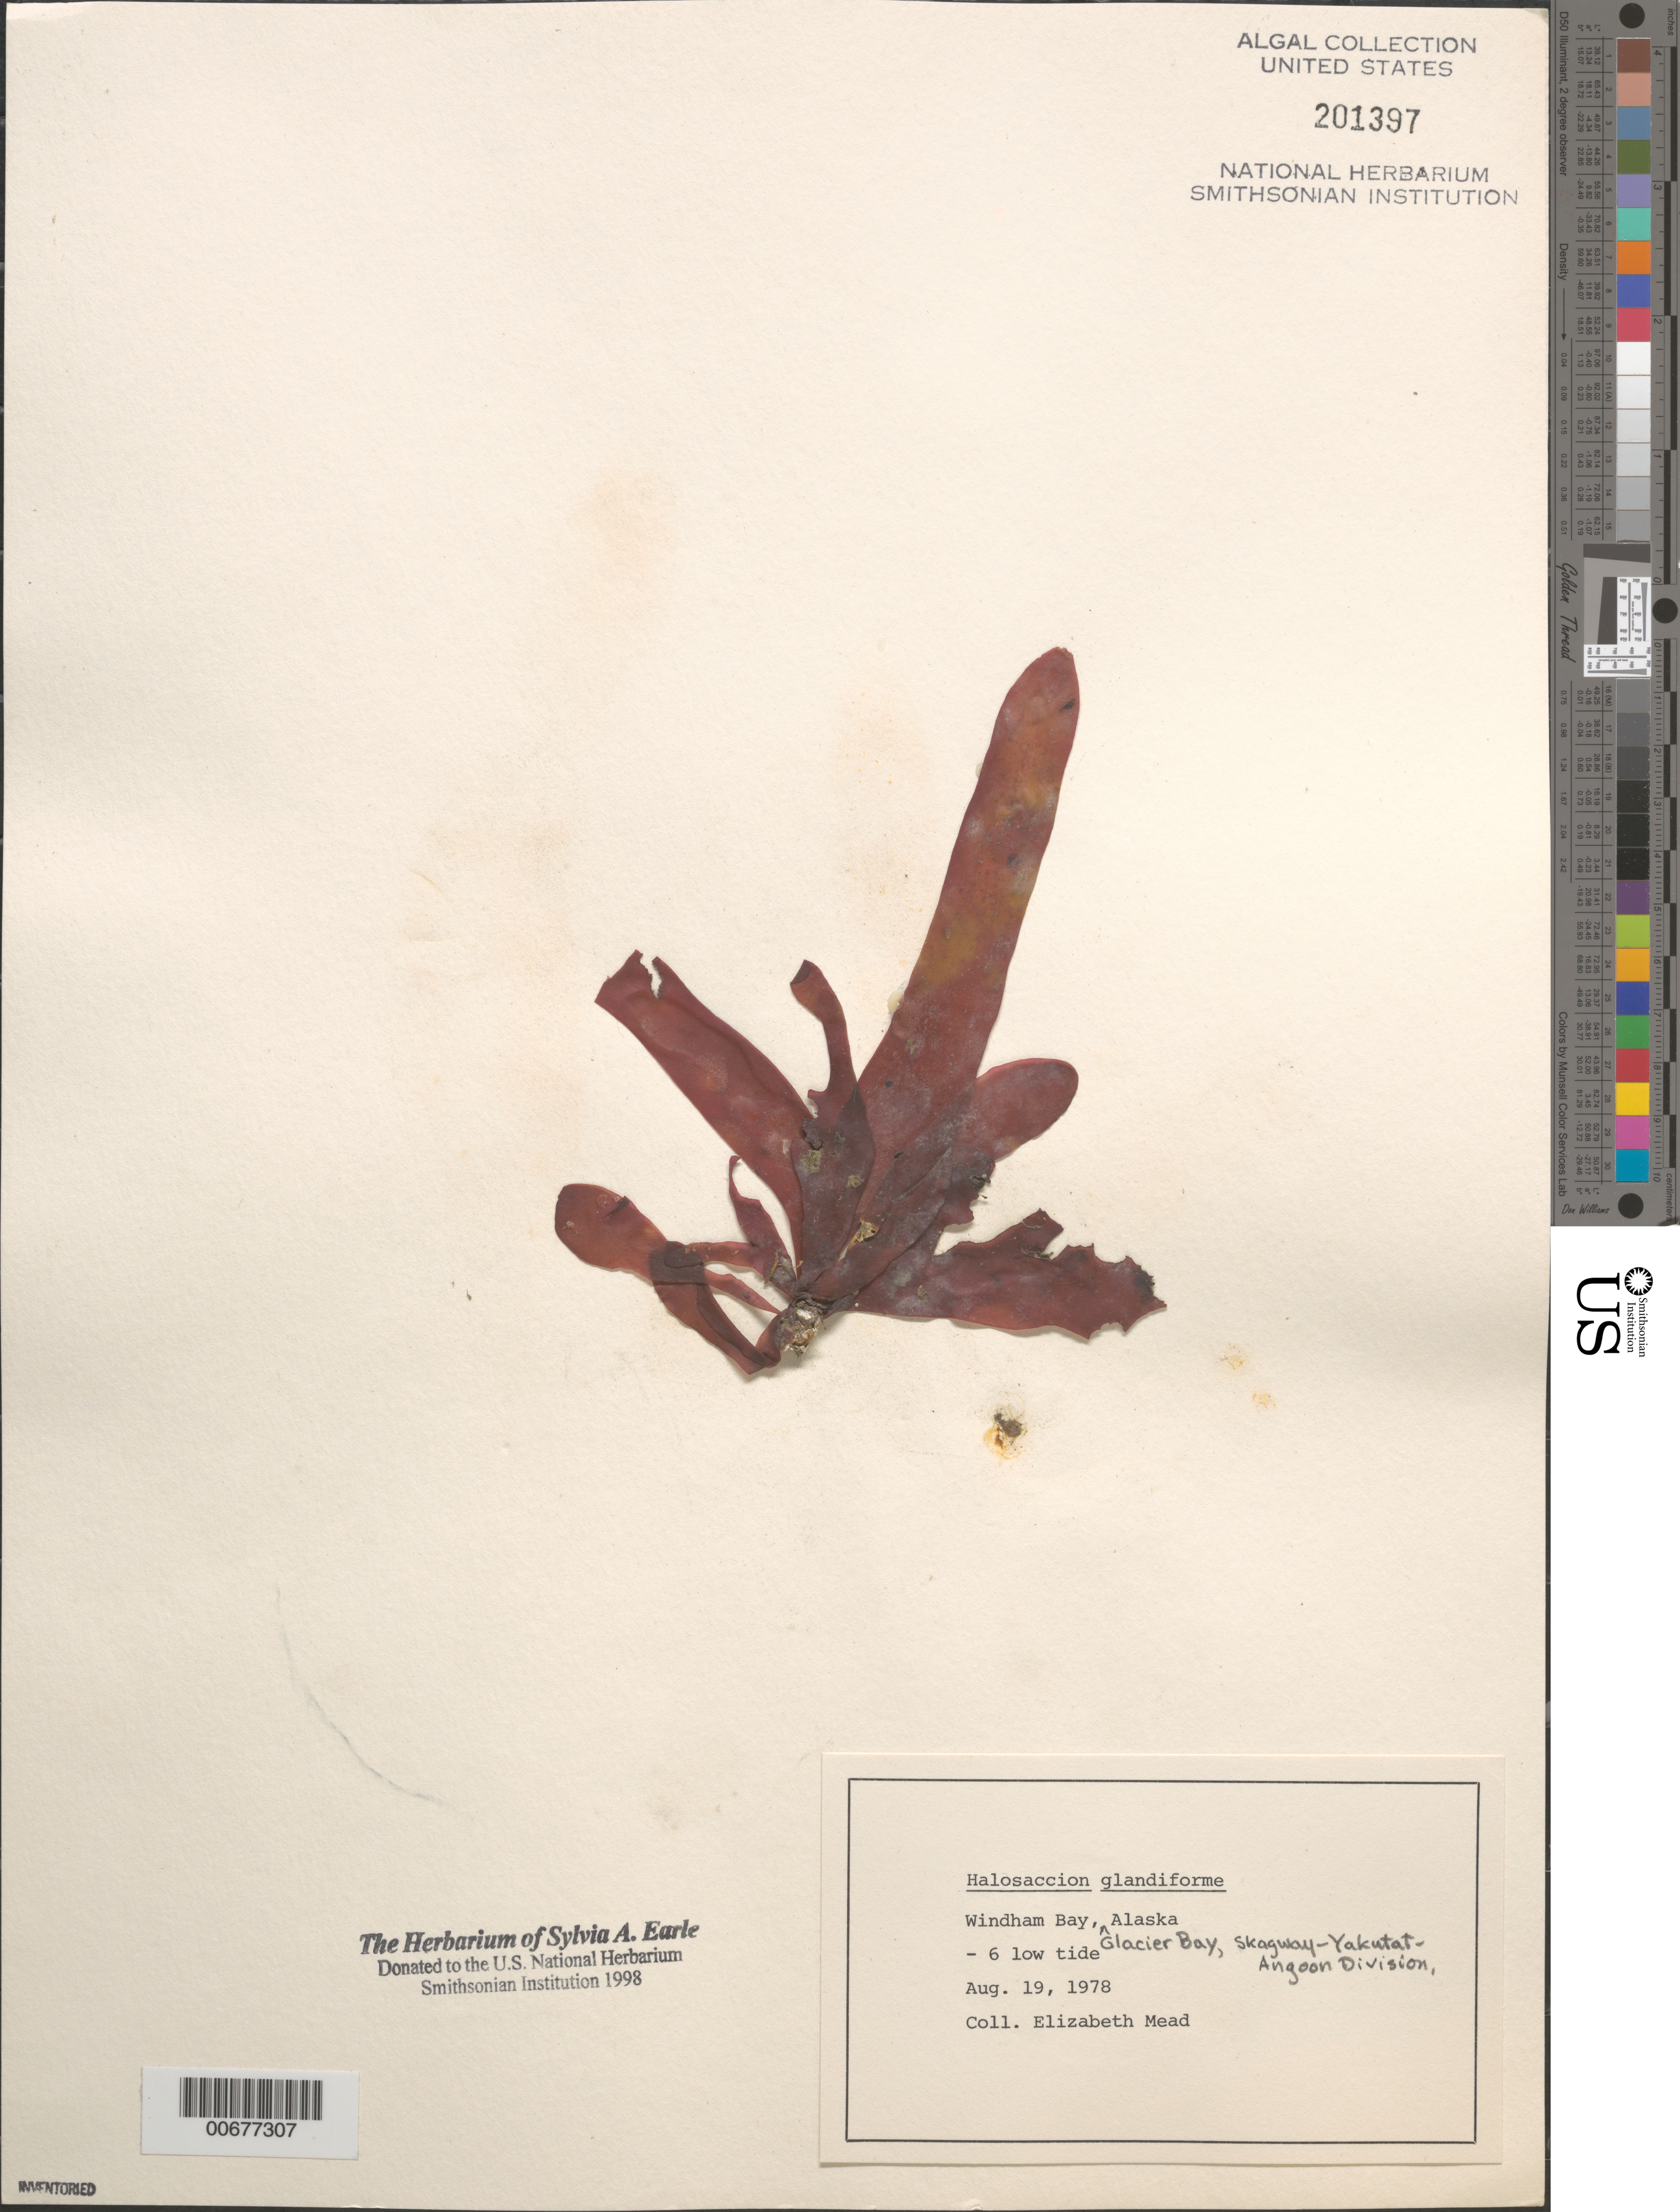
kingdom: Plantae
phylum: Rhodophyta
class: Florideophyceae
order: Palmariales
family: Palmariaceae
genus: Halosaccion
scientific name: Halosaccion glandiforme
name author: (S.G. Gmel.) Rupr.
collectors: E. Mead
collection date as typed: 19 Aug 1978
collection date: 1978-08-19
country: United States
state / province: Alaska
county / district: Skagway-Yakutat-Angoon Division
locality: Windham Bay, Glacier Bay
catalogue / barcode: US 201397